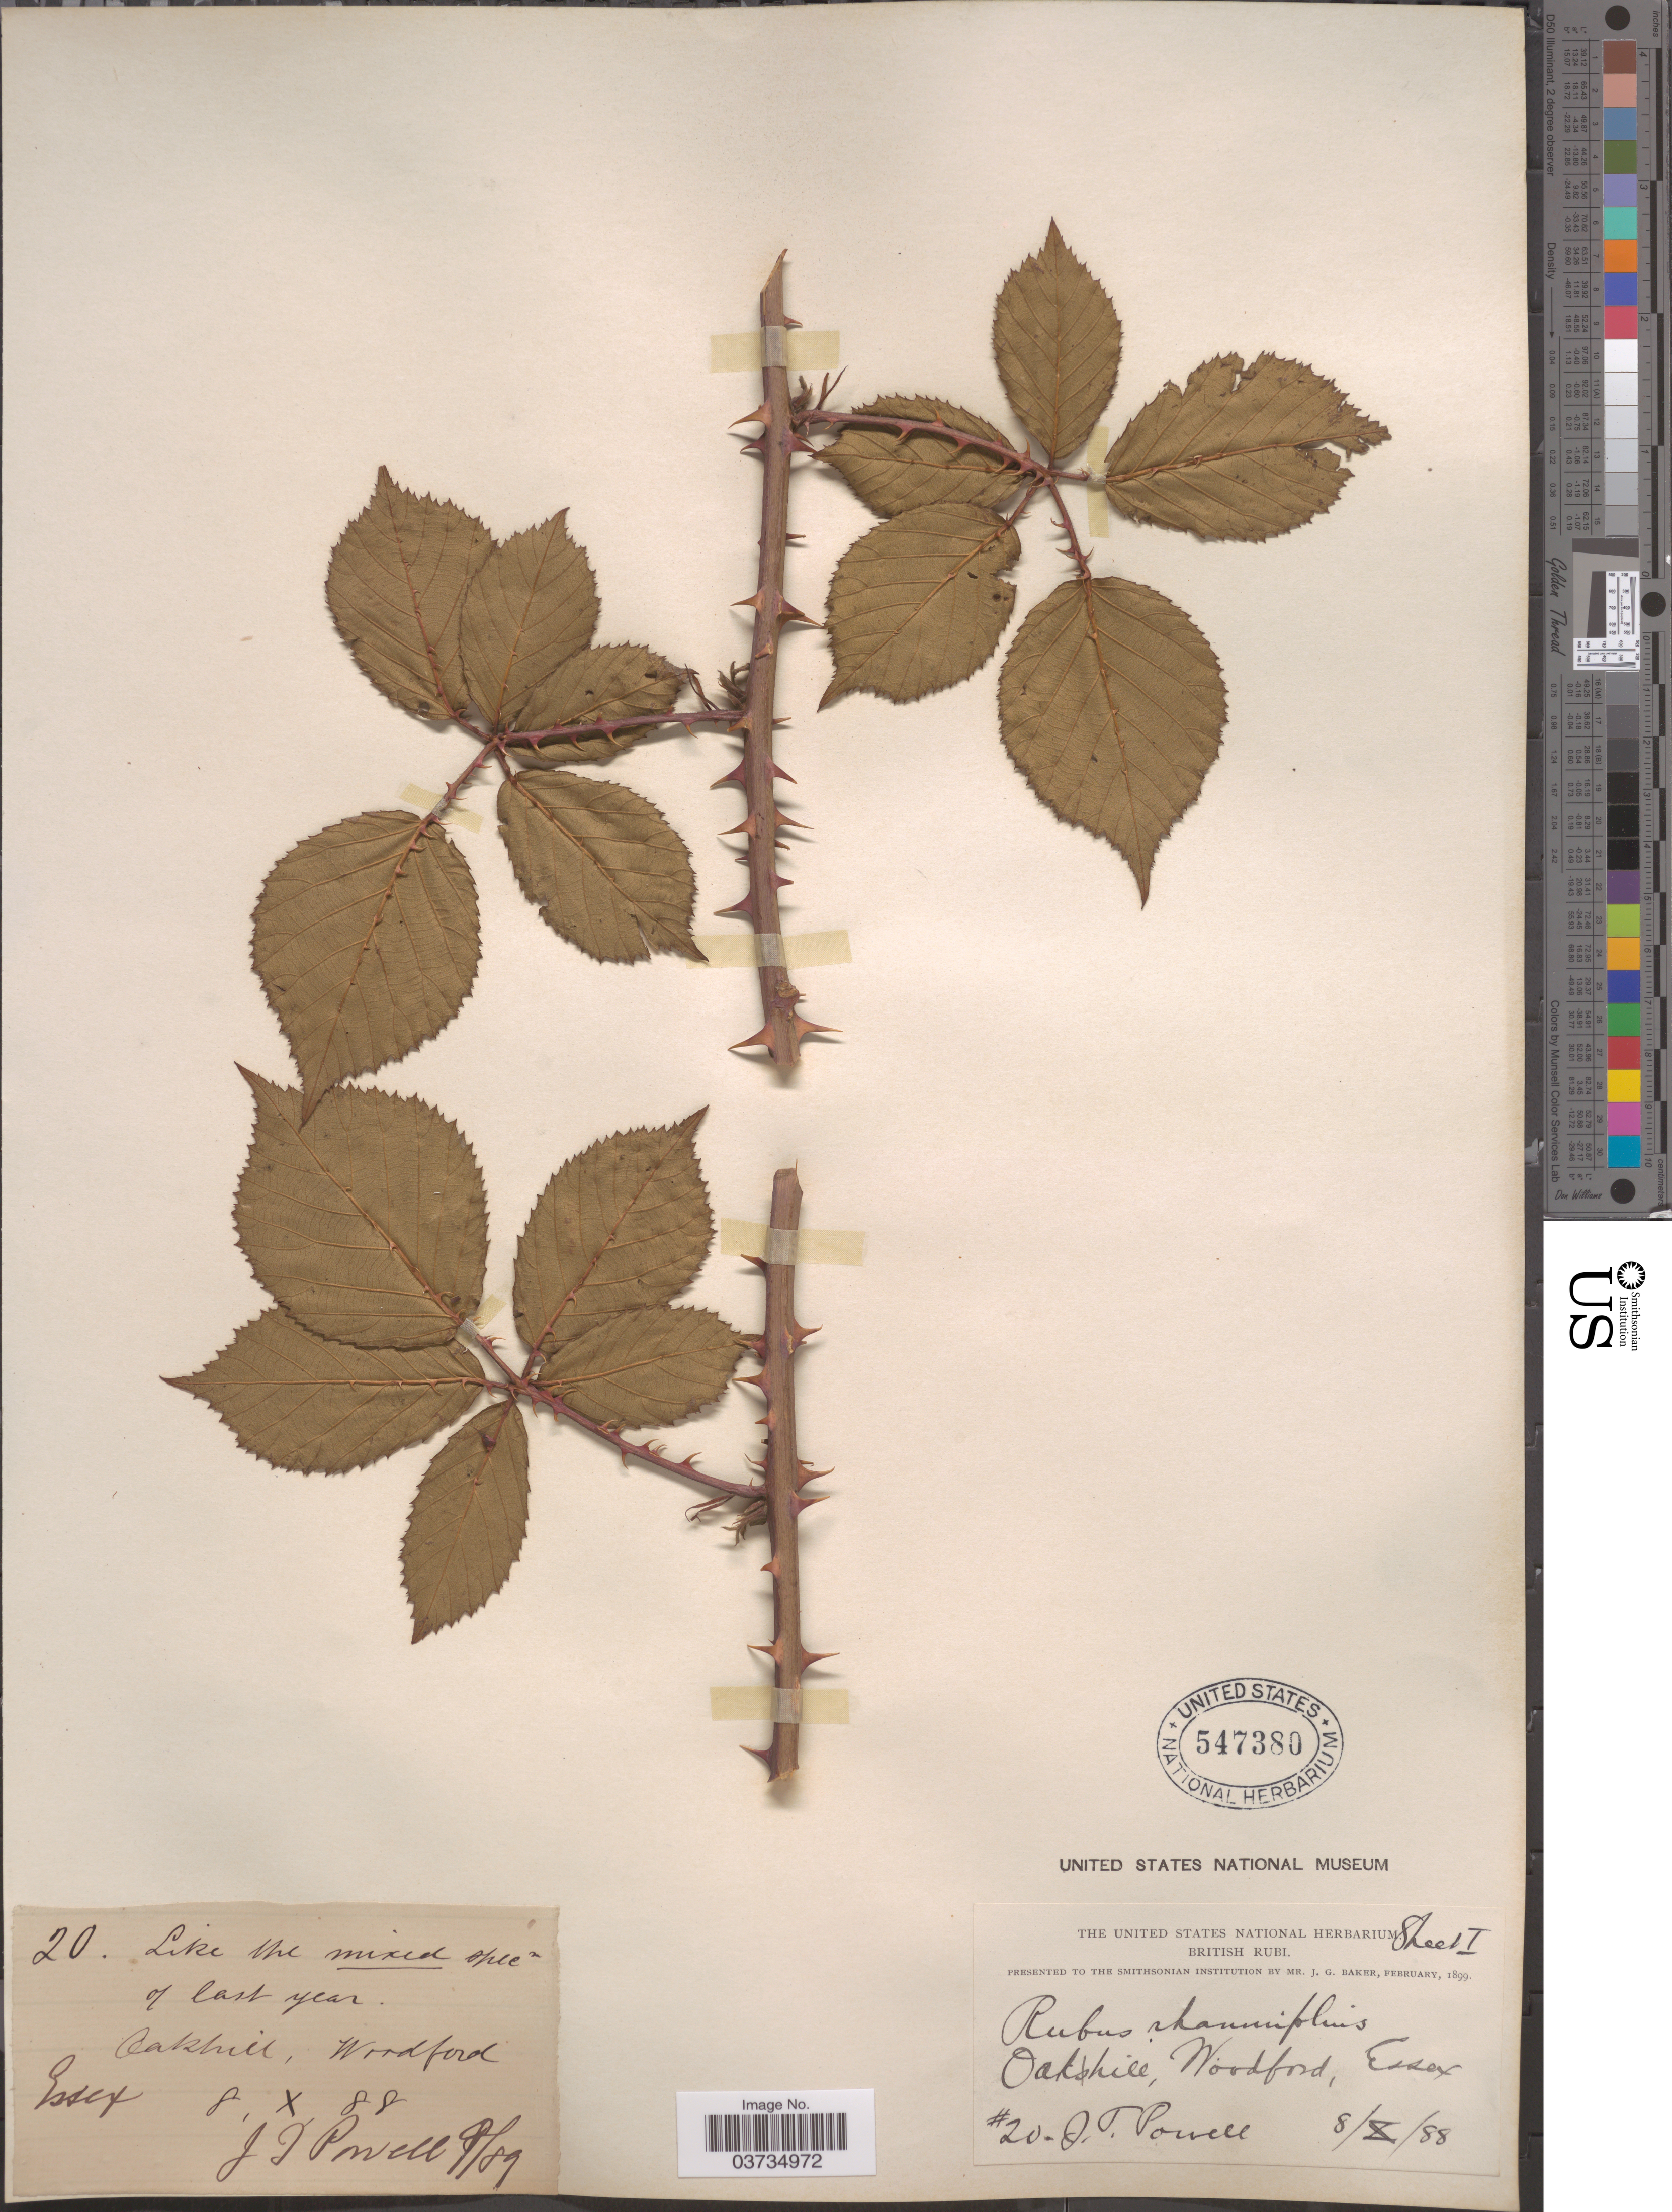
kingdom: Plantae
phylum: Tracheophyta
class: Magnoliopsida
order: Rosales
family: Rosaceae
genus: Rubus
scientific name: Rubus rhamnifolius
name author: Weihe & Nees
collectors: J. Powell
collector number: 20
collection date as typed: Transcribed d/m/y: 8/10/88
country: United Kingdom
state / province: England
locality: Oakhill. Woodford, Essex.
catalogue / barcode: US 547380